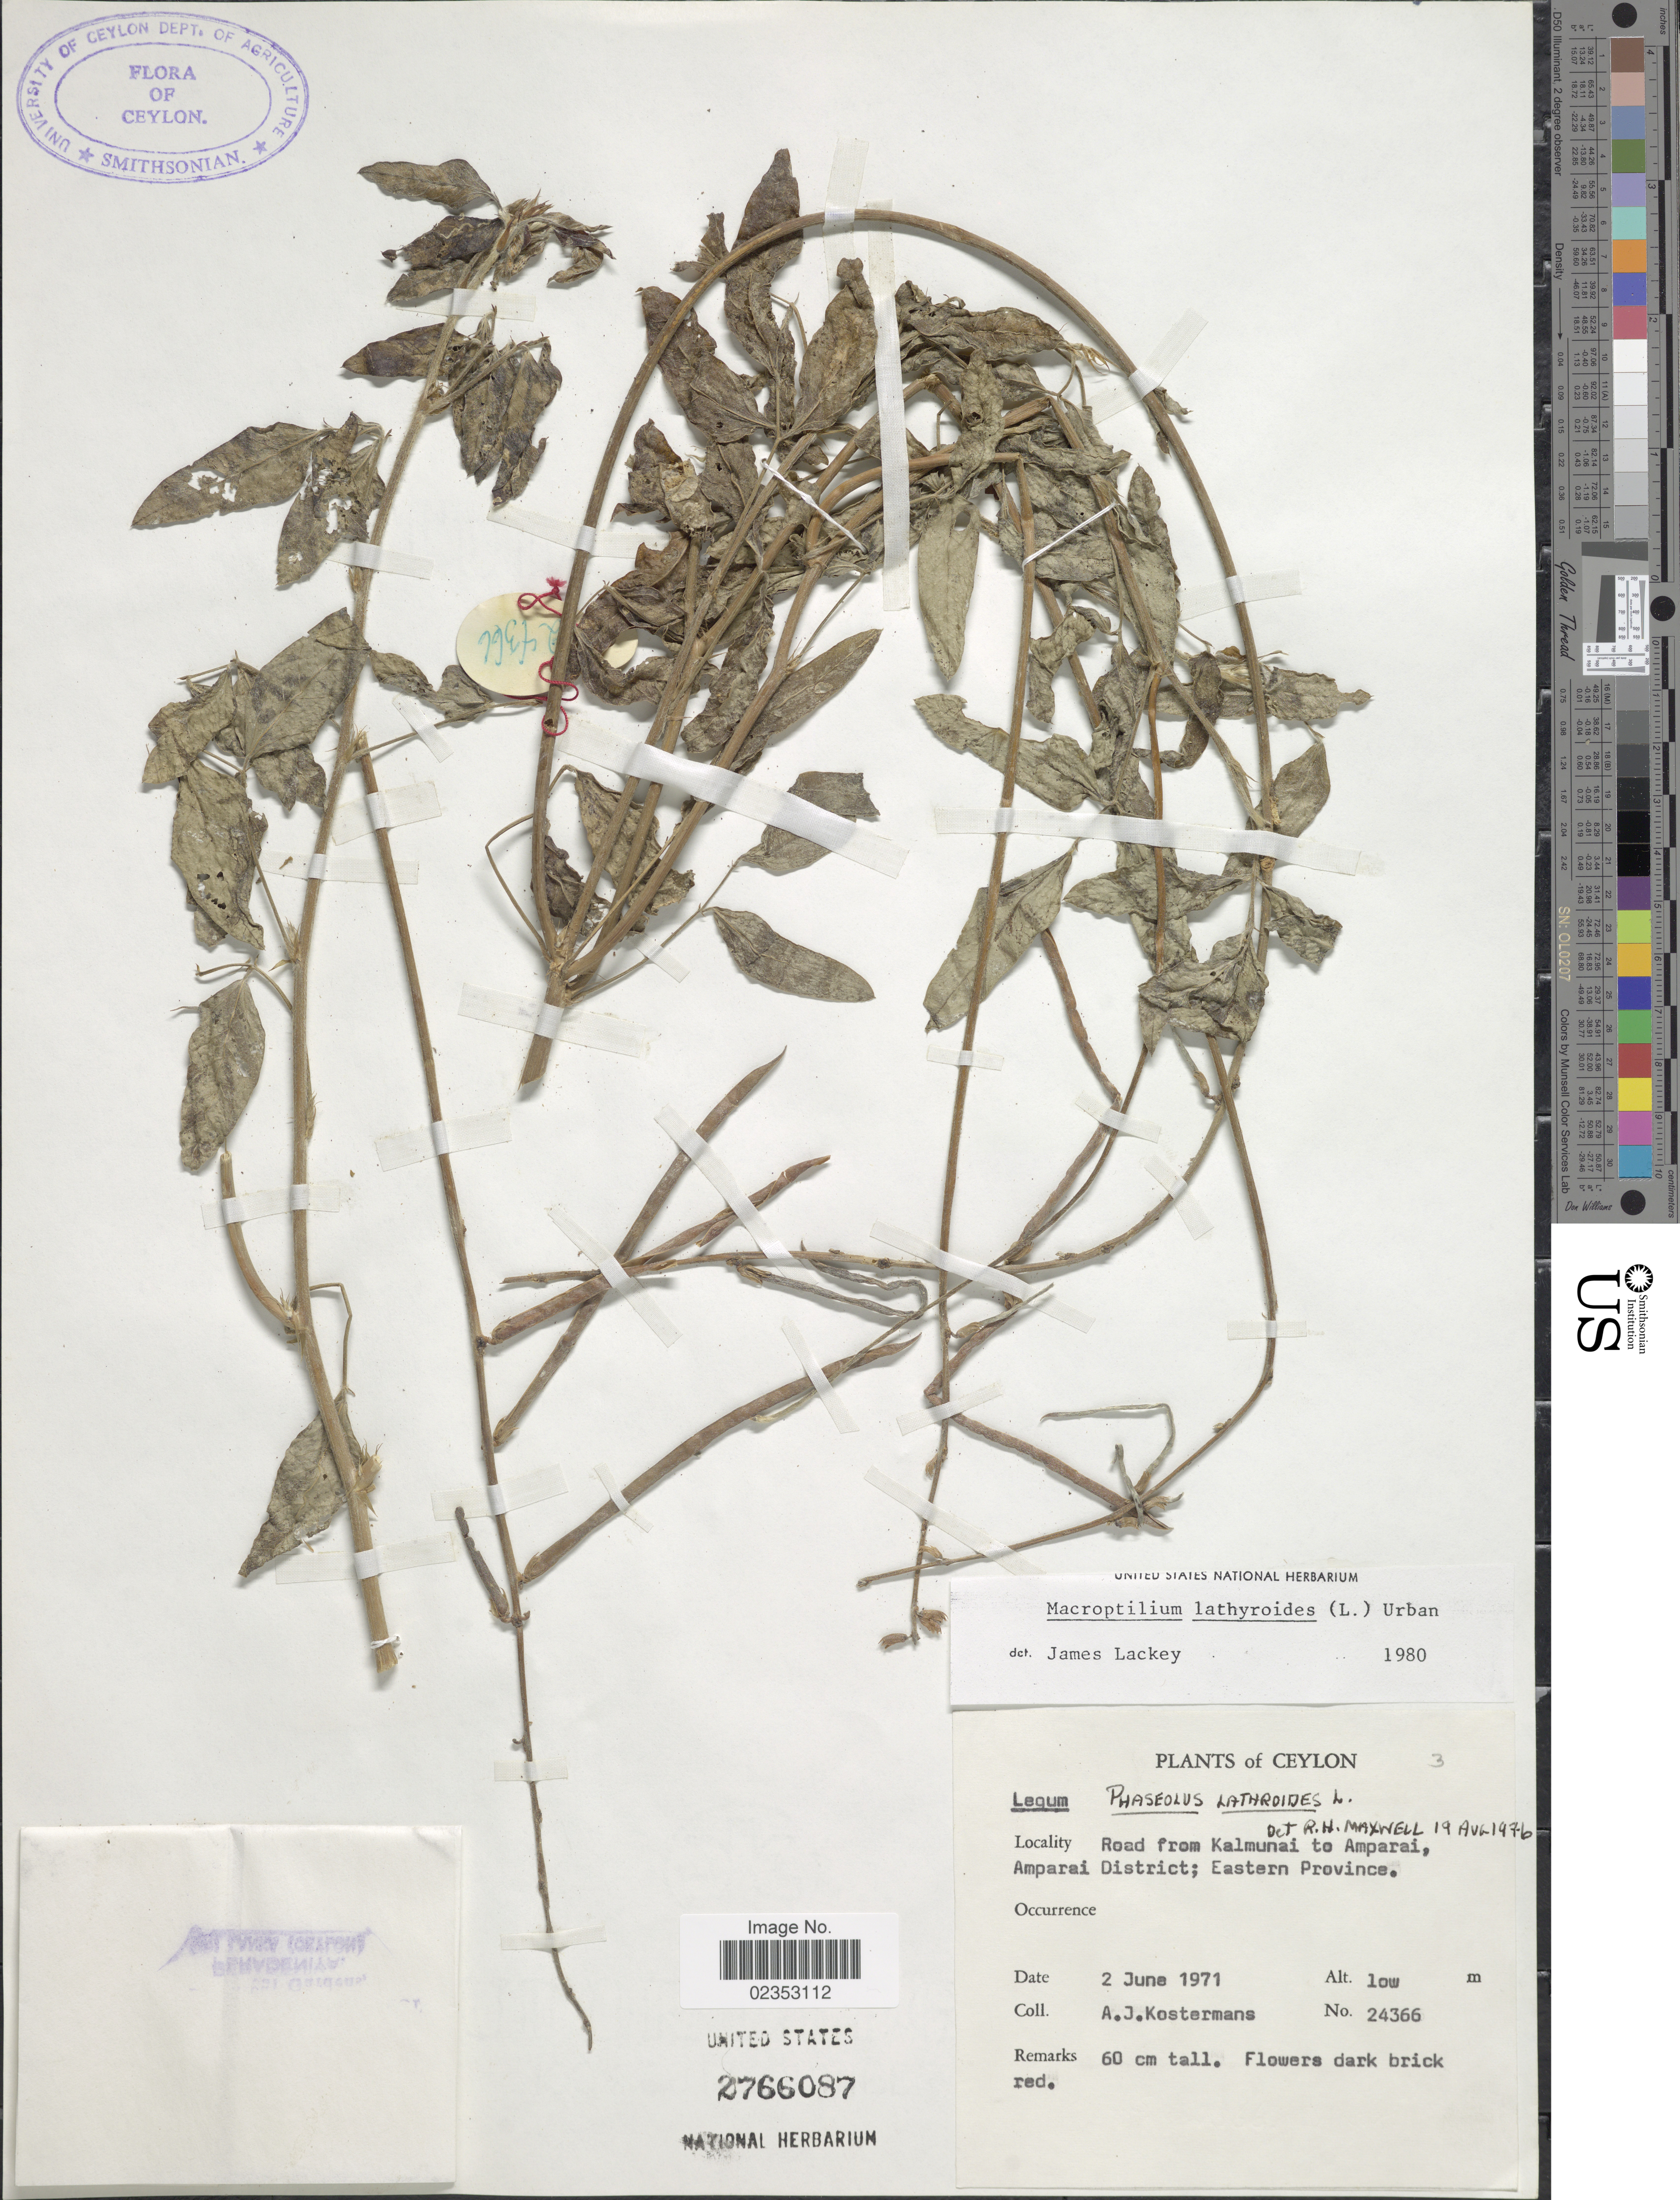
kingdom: Plantae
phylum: Tracheophyta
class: Magnoliopsida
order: Fabales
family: Fabaceae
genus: Macroptilium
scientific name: Macroptilium lathyroides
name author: (L.) Urb.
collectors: A. J. G. Kostermans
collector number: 24366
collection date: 1971-06-02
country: Sri Lanka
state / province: Eastern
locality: Ceylon, Road from Kalmunai to Amparai, Amparai District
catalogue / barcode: US 2766087